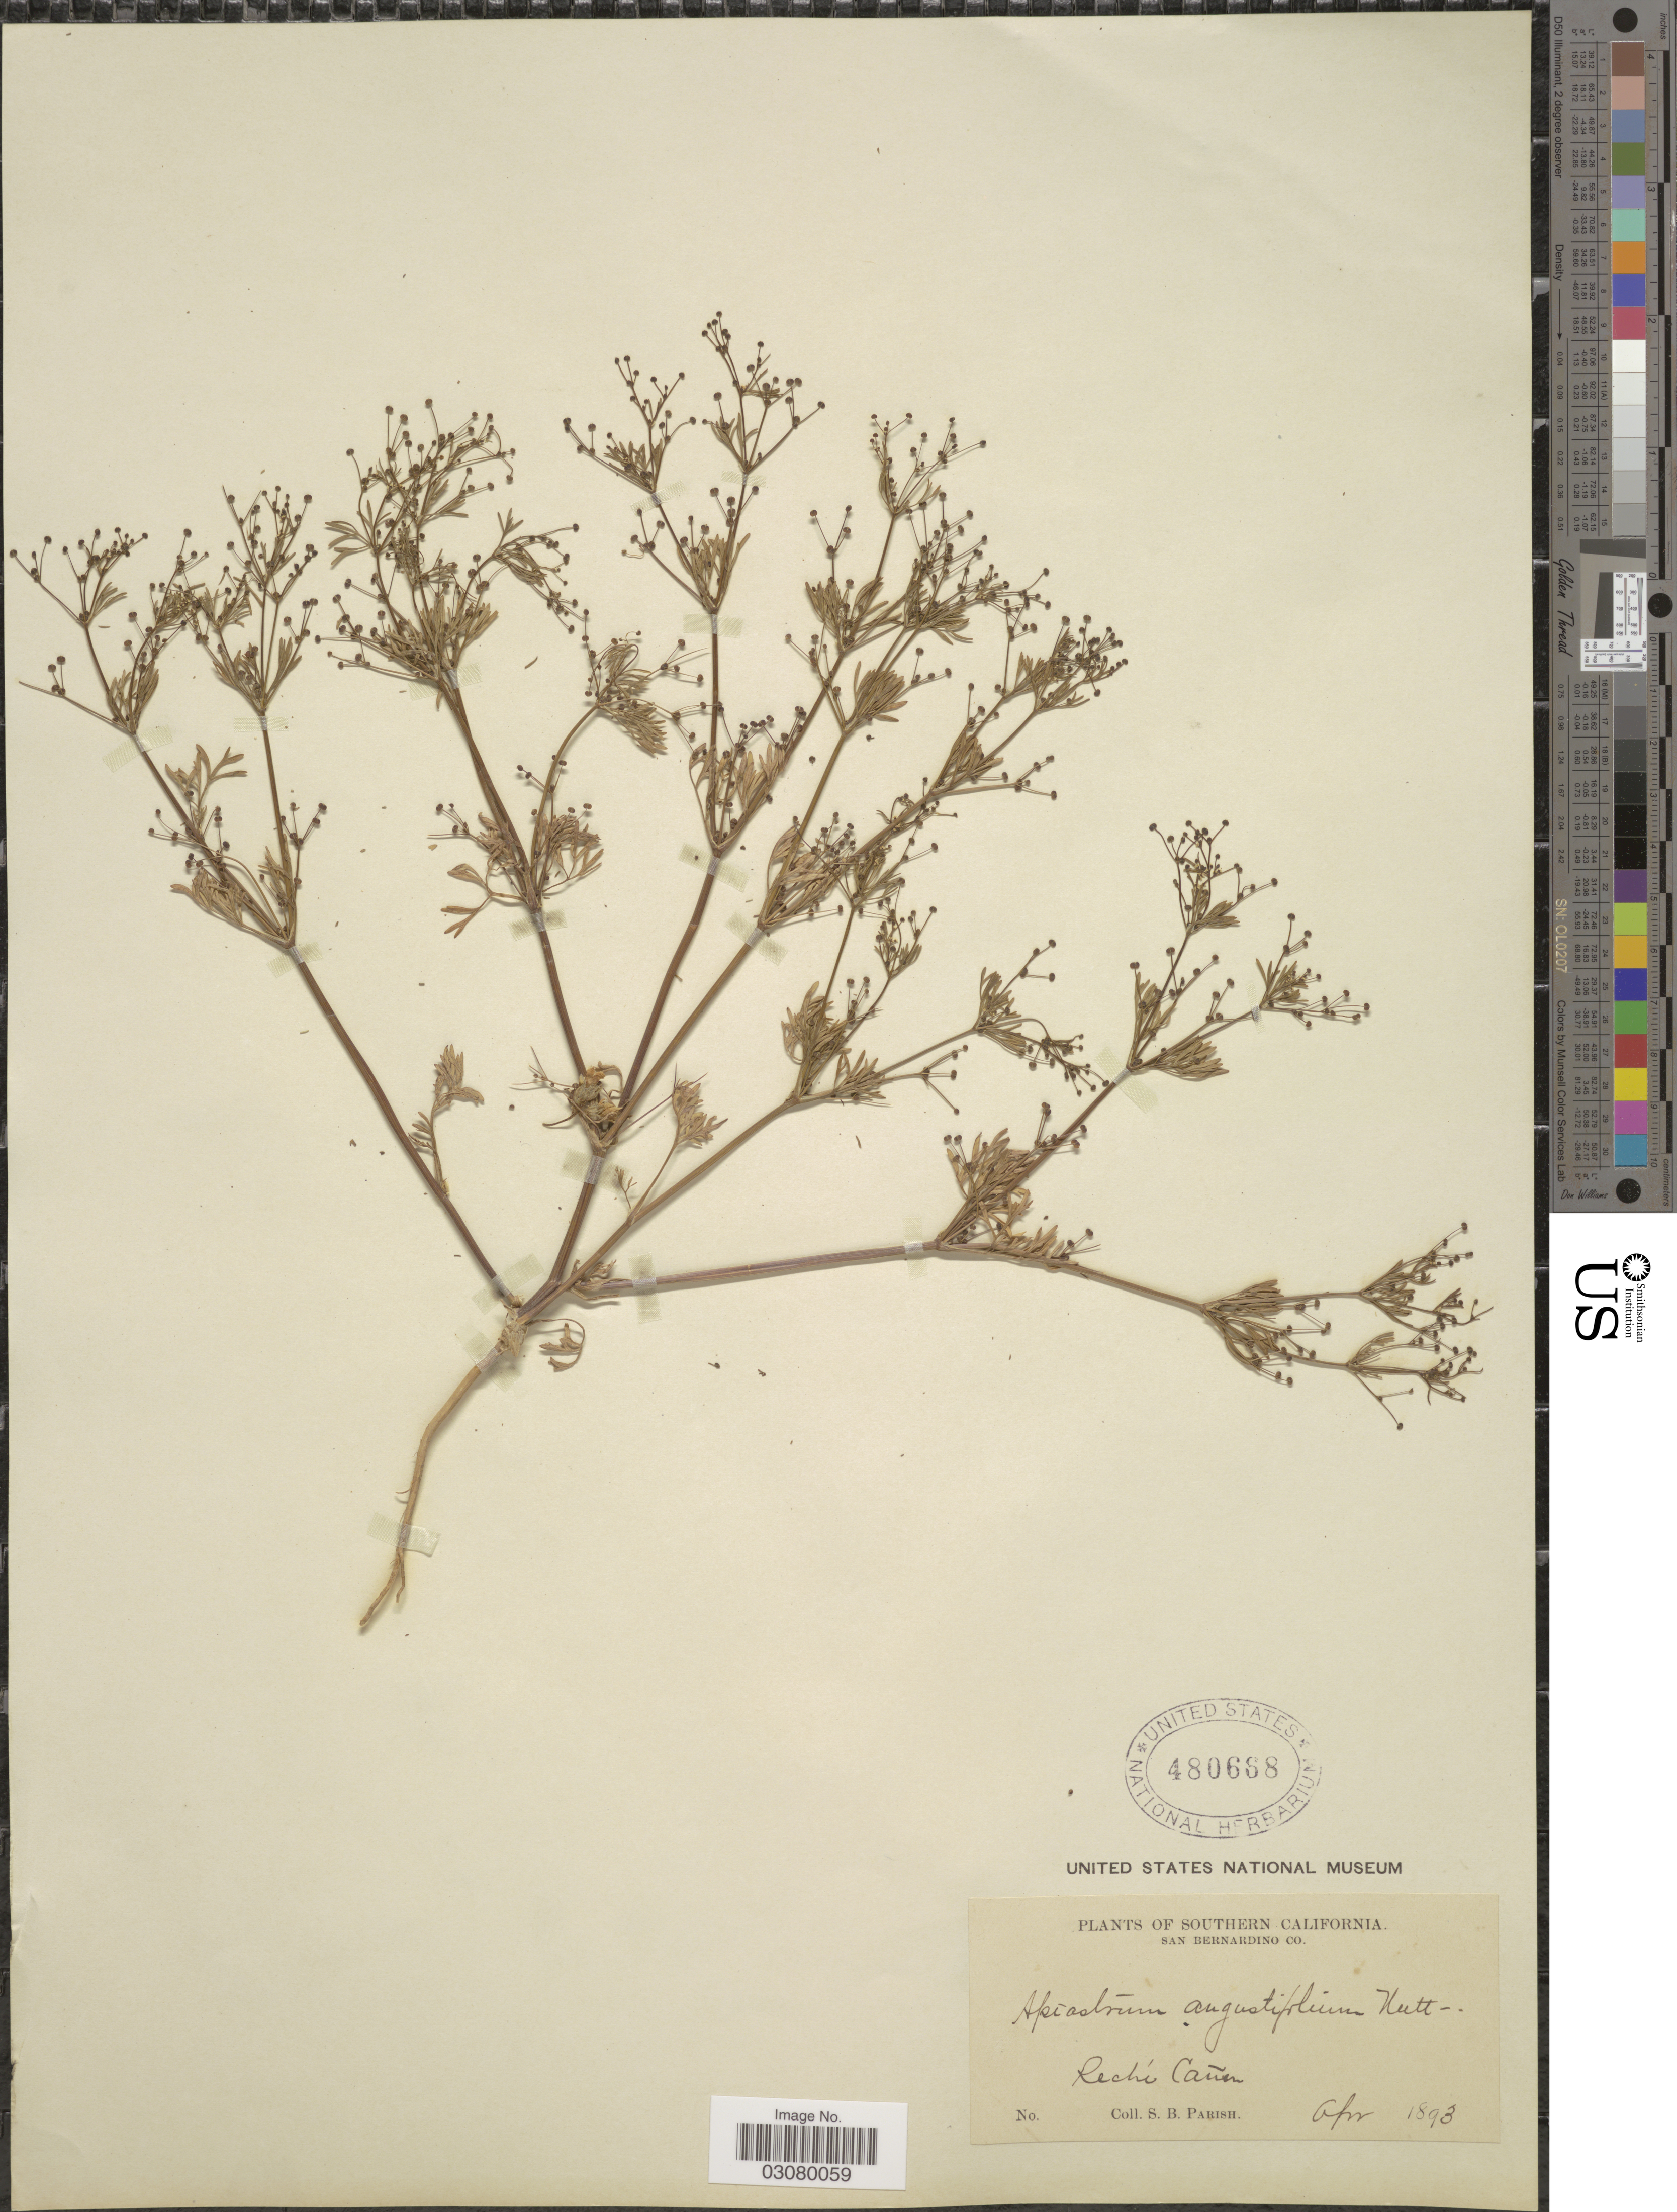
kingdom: Plantae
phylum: Tracheophyta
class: Magnoliopsida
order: Apiales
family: Apiaceae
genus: Apiastrum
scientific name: Apiastrum angustifolium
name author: Nutt.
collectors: S. B. Parish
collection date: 1893-04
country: United States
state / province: California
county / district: San Bernardino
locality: Southern California. San Bernardino Co. Rechí Cañon.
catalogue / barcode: US 480668